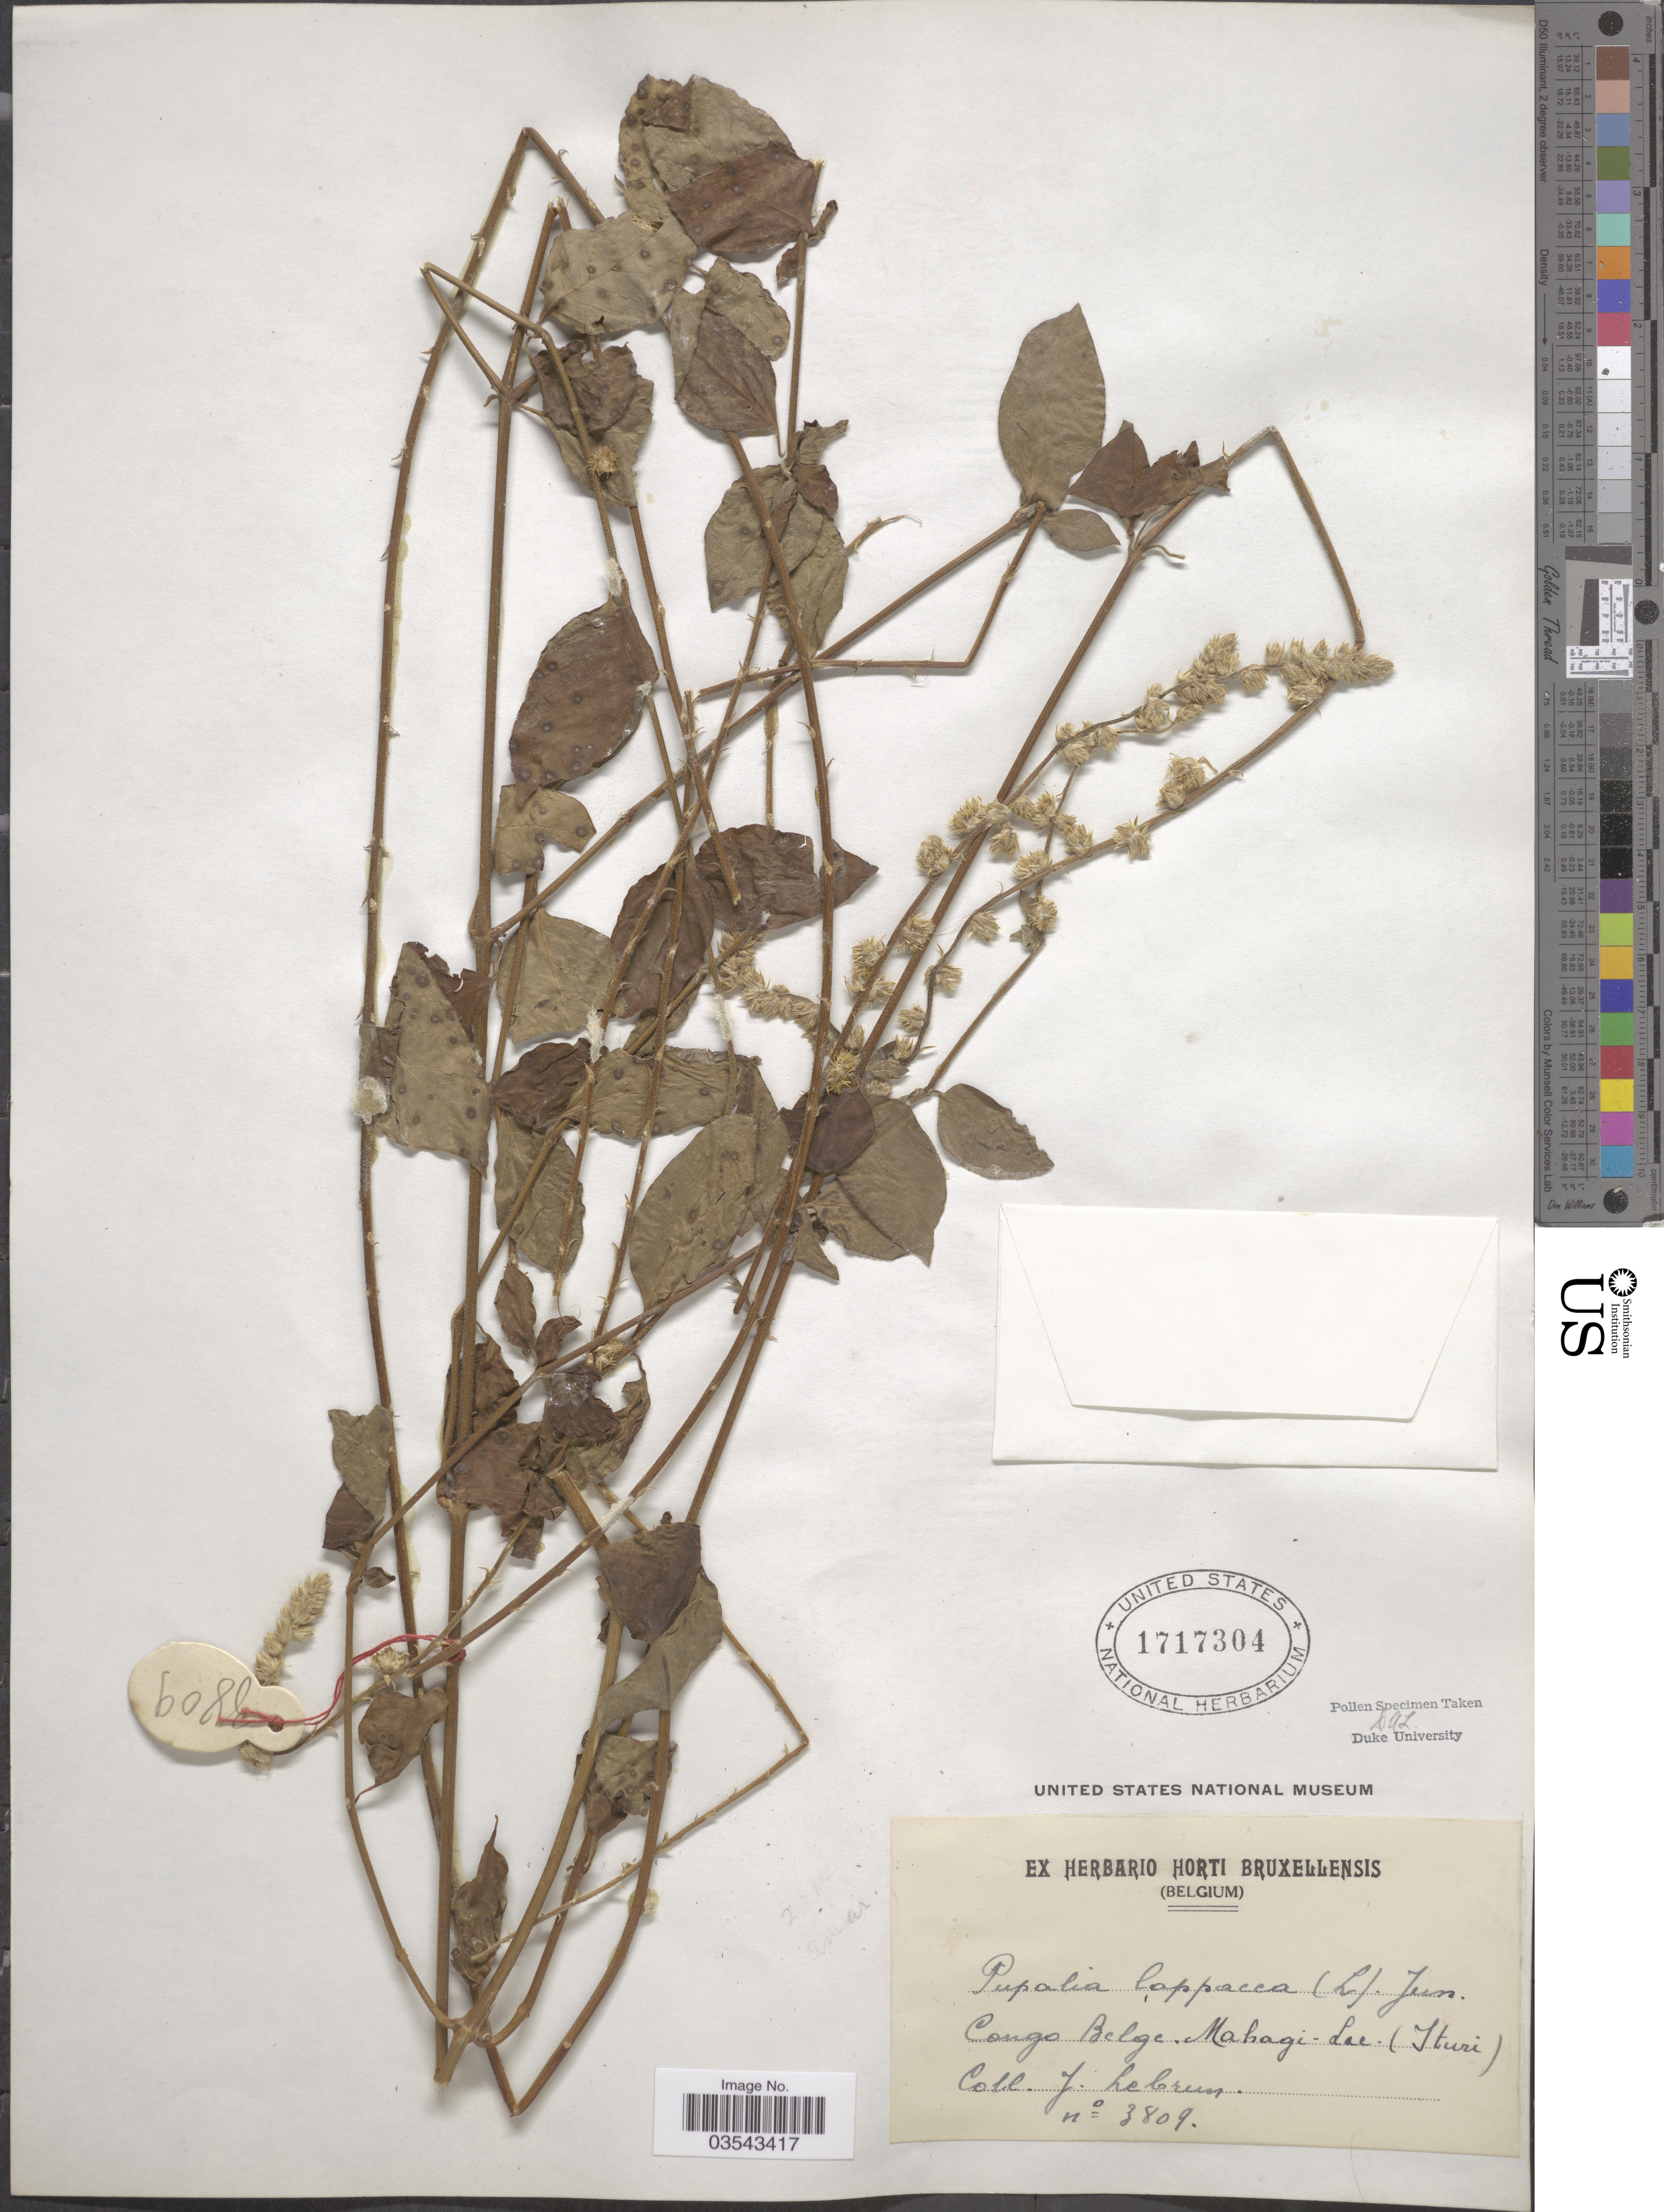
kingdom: Plantae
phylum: Tracheophyta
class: Magnoliopsida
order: Caryophyllales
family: Amaranthaceae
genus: Pupalia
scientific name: Pupalia lappacea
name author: (L.) A. Juss.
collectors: J. A. Lebrun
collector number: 3809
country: Congo, Democratic Republic of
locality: Congo Belge. Mahagi-Lac (Ituri).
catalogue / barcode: US 1717304